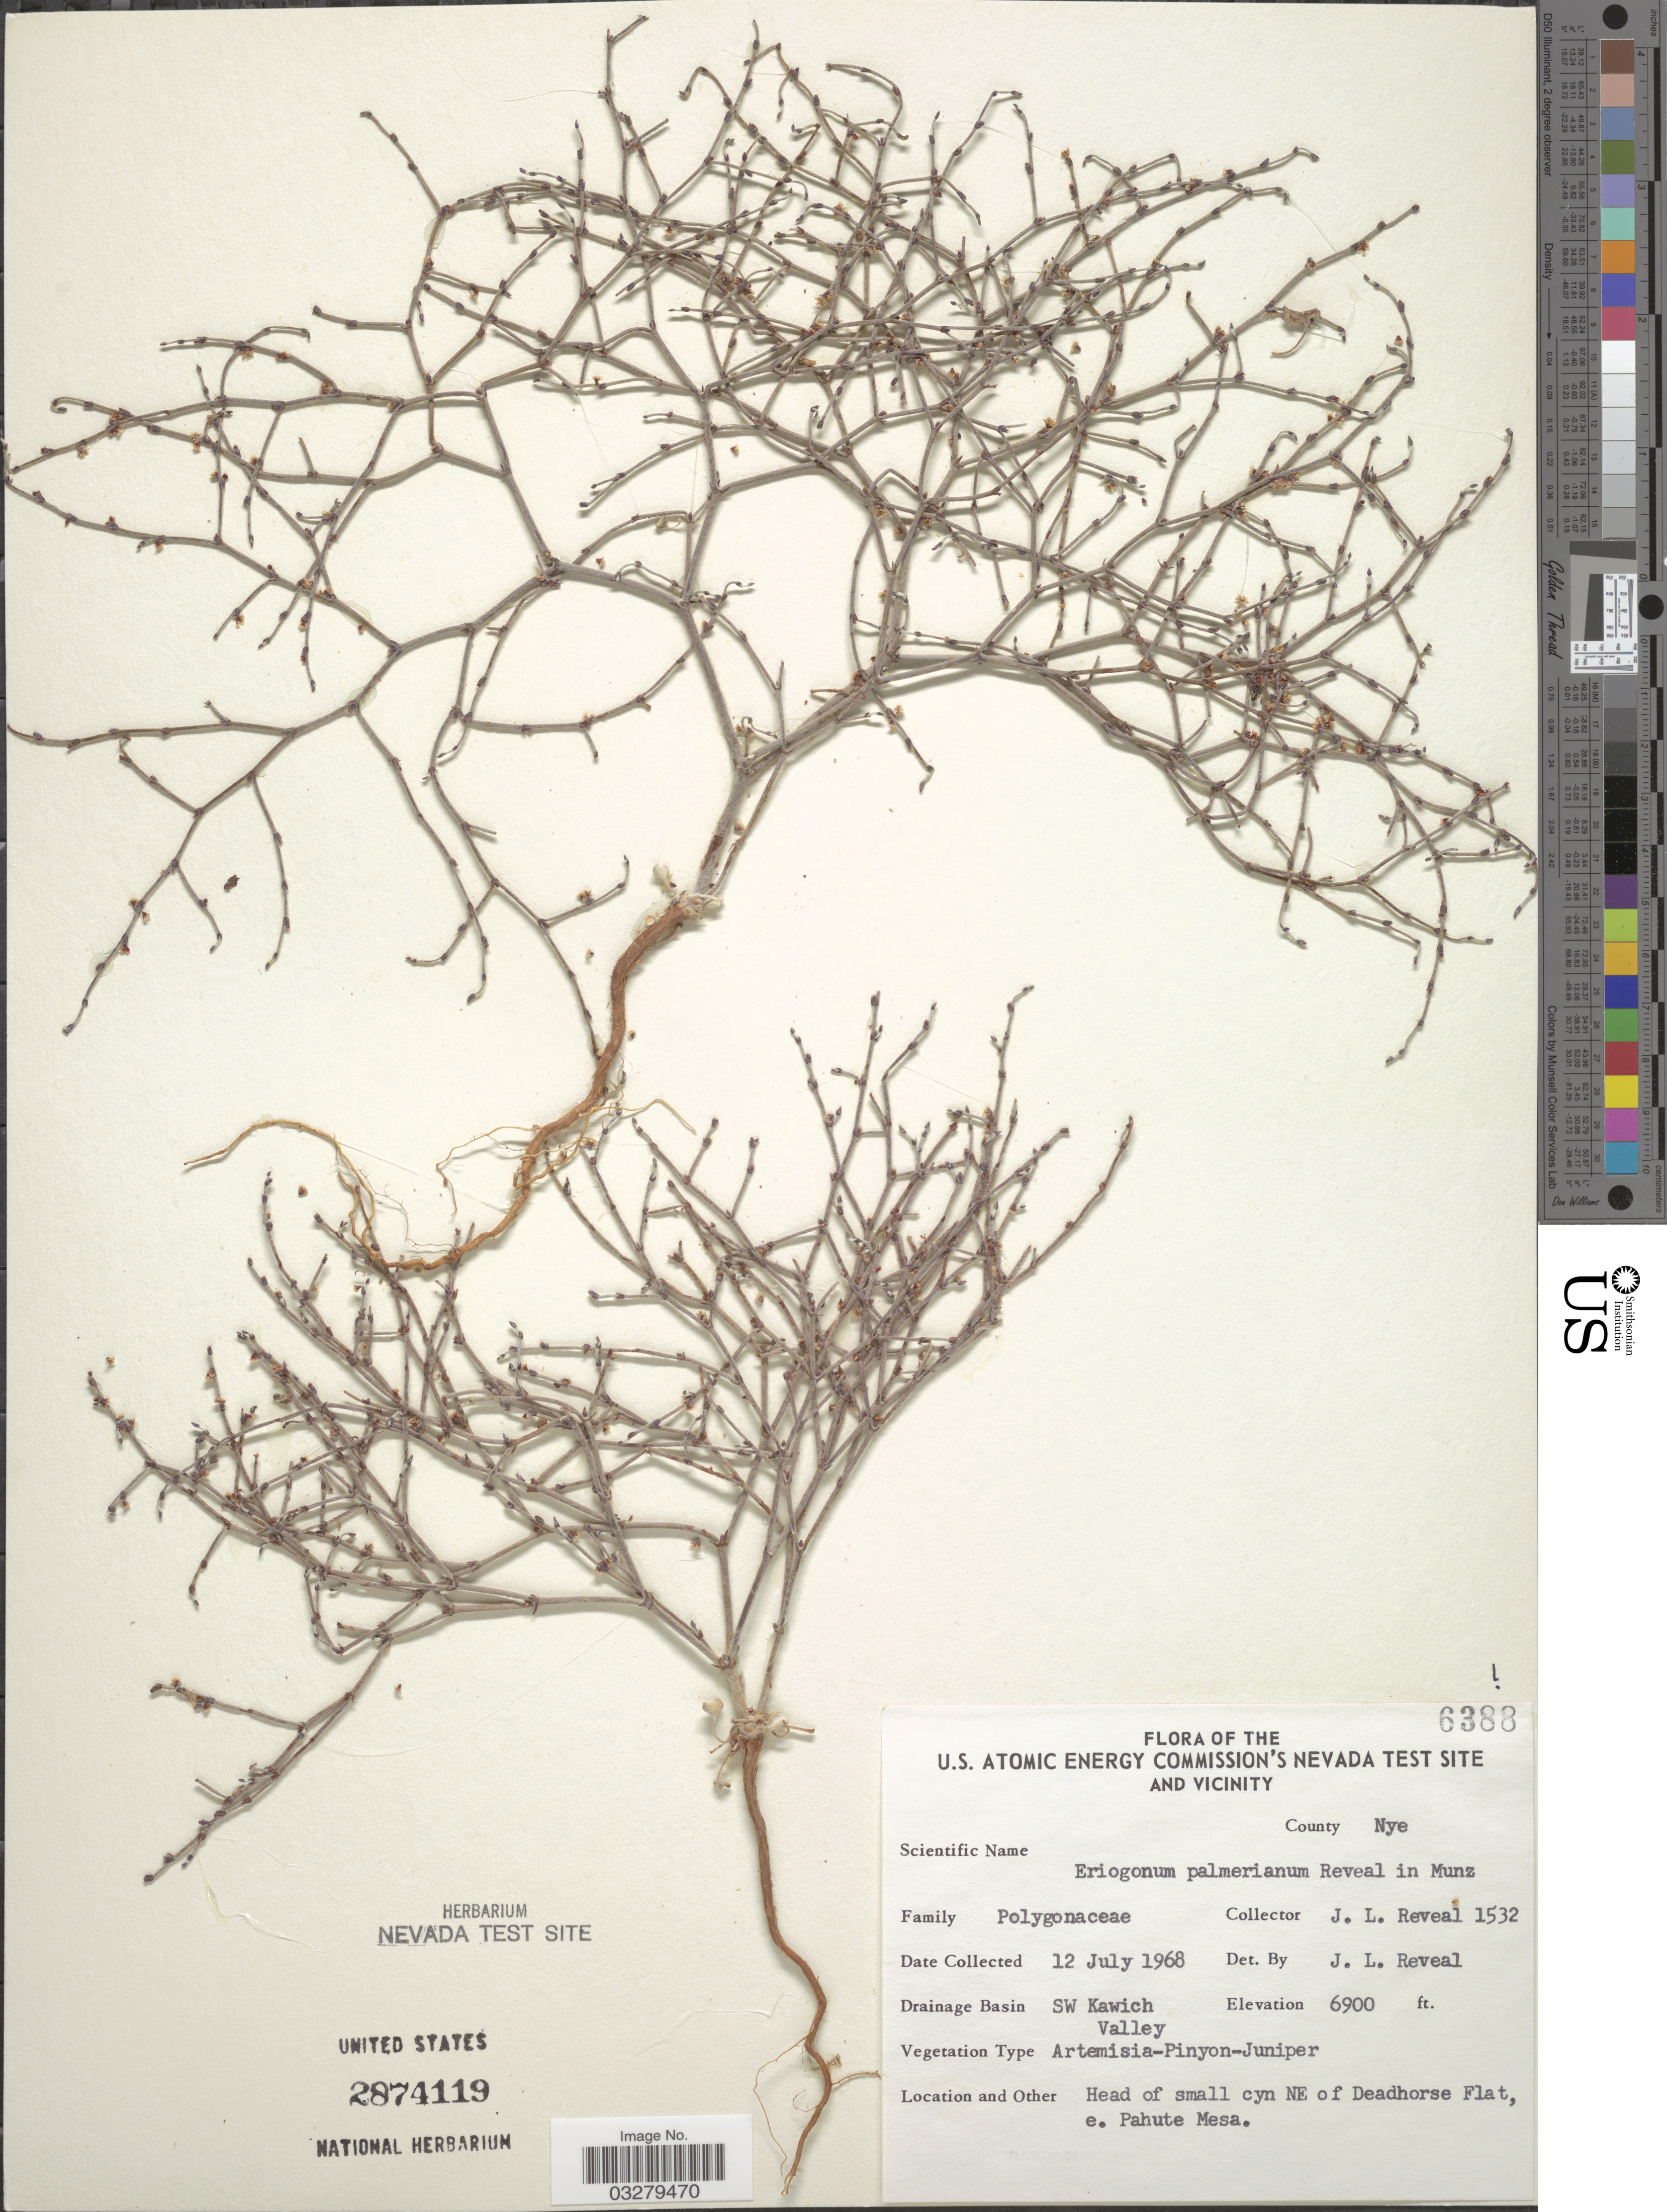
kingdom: Plantae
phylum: Tracheophyta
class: Magnoliopsida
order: Caryophyllales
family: Polygonaceae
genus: Eriogonum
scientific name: Eriogonum palmerianum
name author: Reveal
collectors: J. L. Reveal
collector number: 1532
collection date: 1968-07-12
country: United States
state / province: Nevada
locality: U.S. Atomic Energy Commission's Nevada Test Site and vicinity, County Nye, Drainage Basin SW Kawich Valley, Head of small cyn NE of Deadhorse Flat, e. Pahute Mesa.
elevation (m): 2103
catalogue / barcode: US 2874119